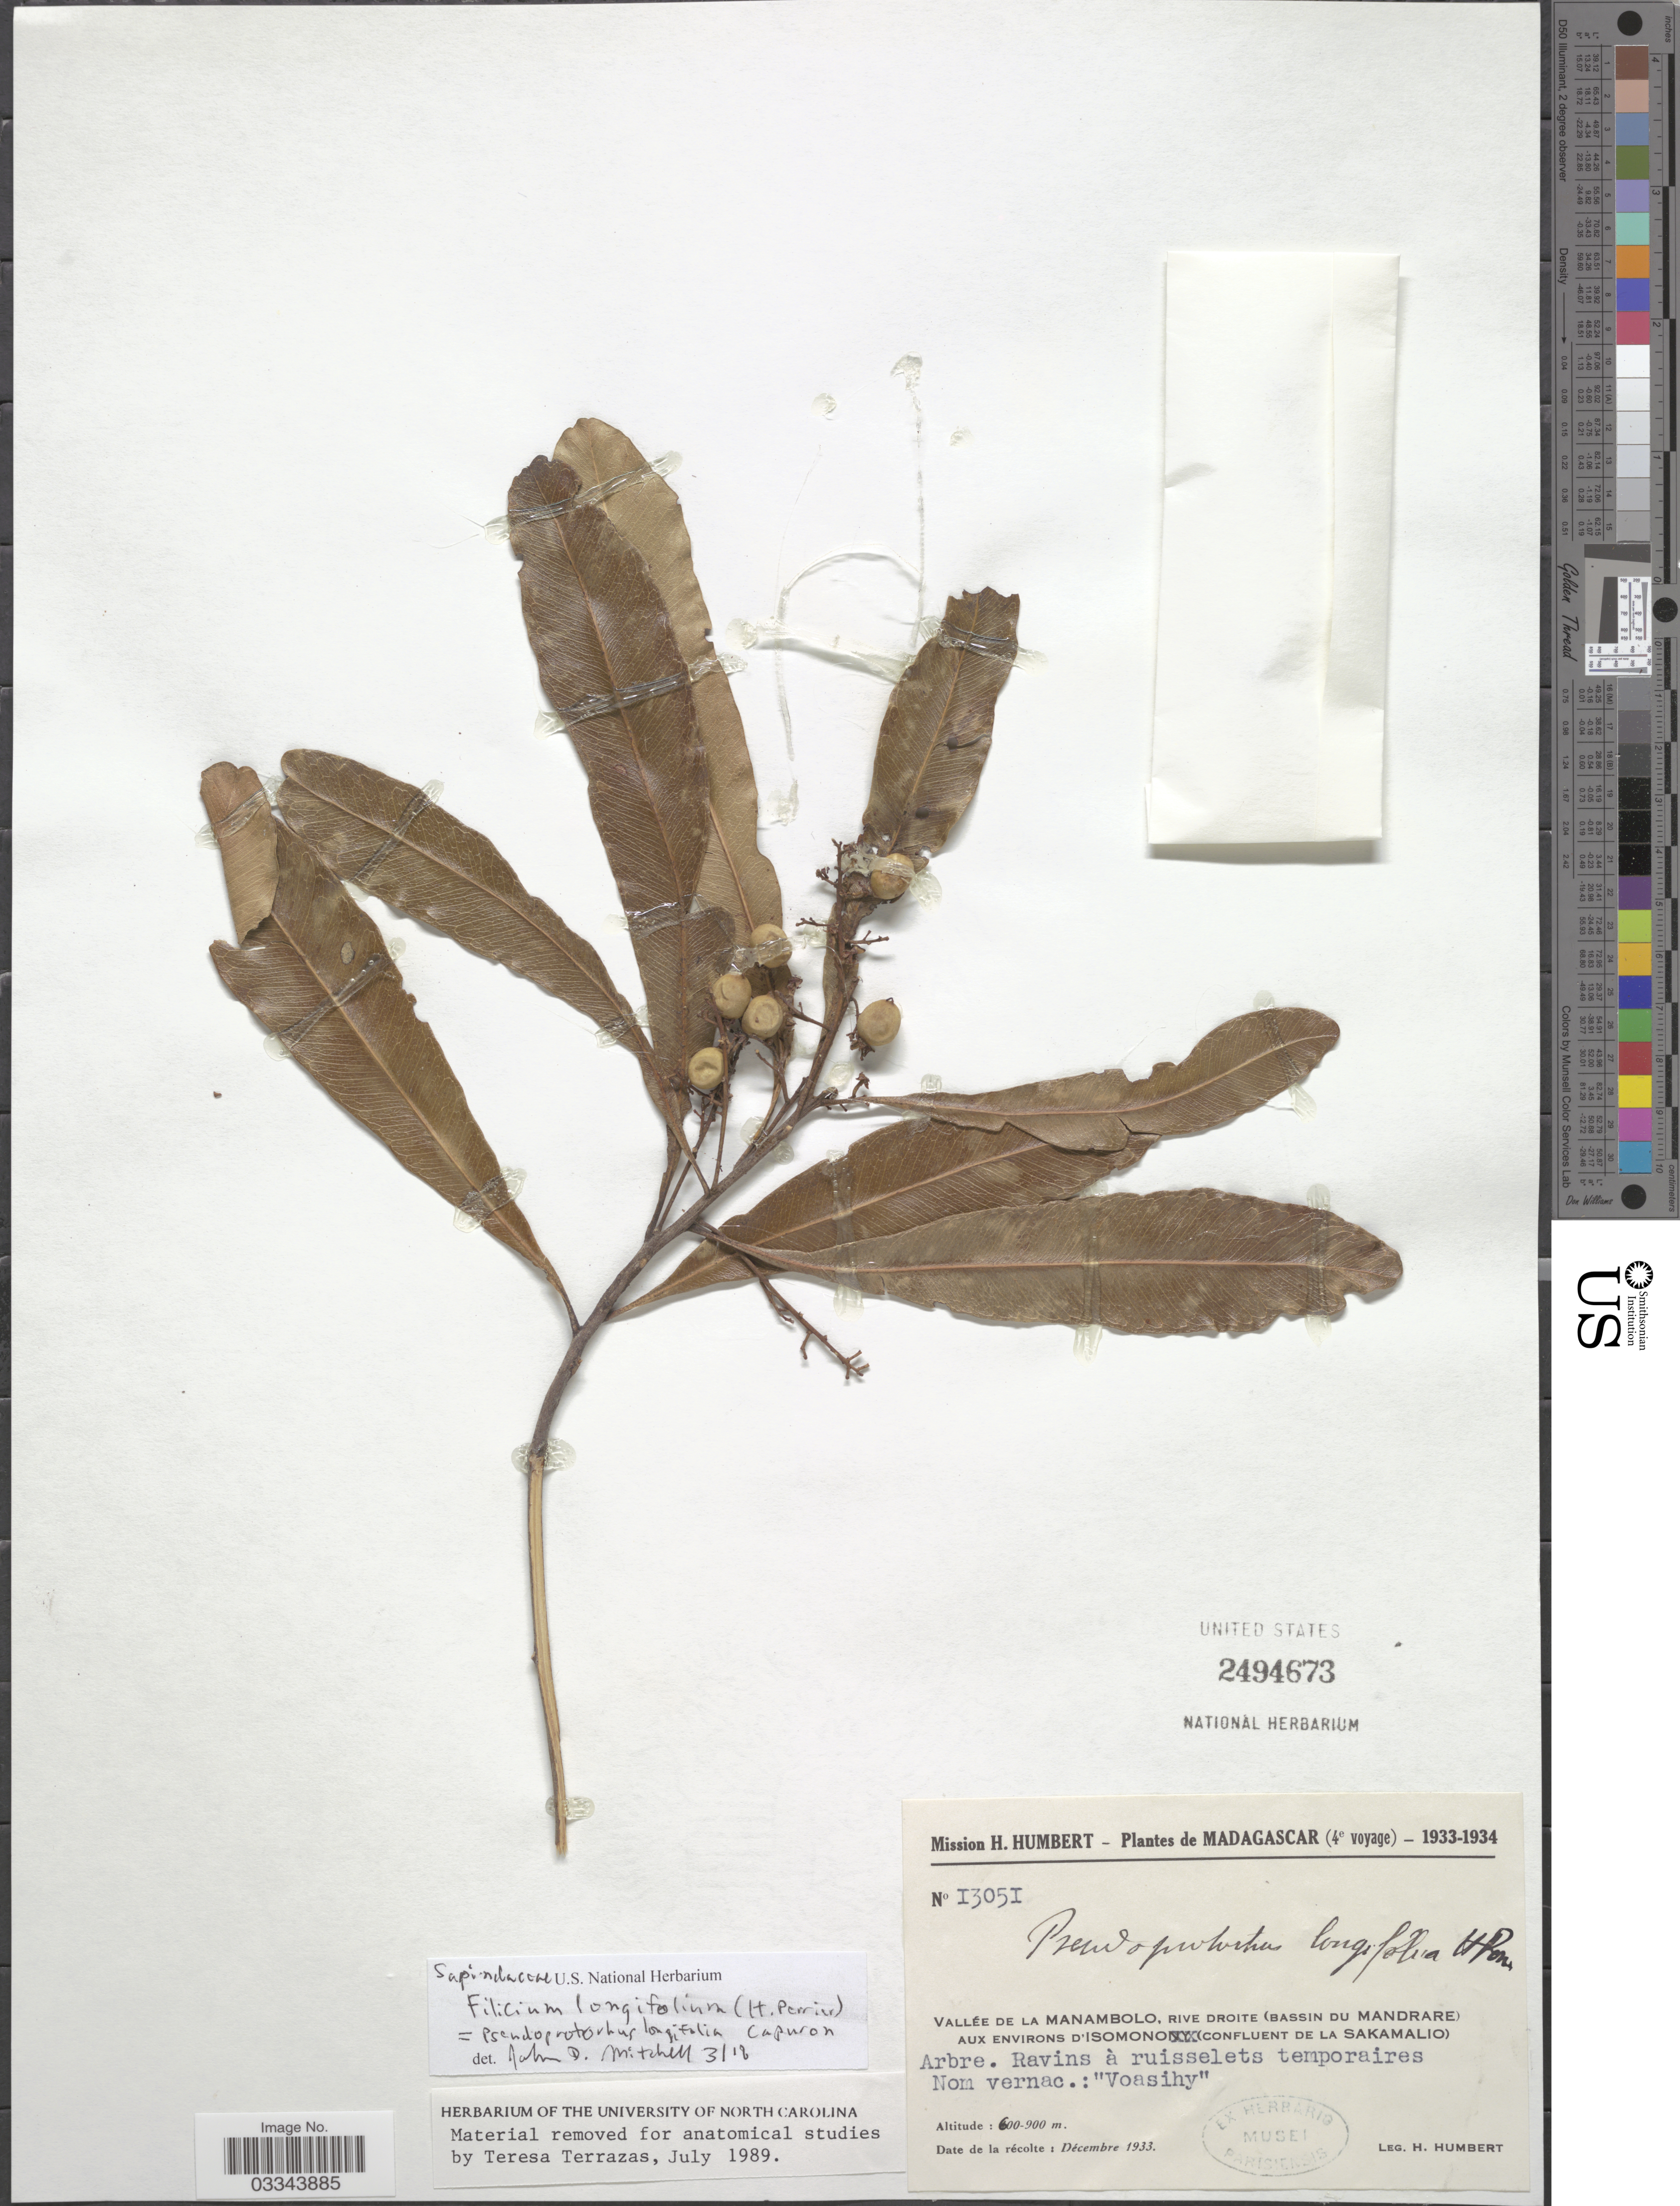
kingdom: Plantae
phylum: Tracheophyta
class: Magnoliopsida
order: Sapindales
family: Anacardiaceae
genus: Pseudospondias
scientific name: Pseudospondias longifolia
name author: Engl.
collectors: H. Humbert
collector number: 13051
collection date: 1933-12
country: Madagascar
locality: Vallée de la Manambolo, river droite (bassin du Mandrare) aux environs d'Isomono (confluent de la Sakamalio).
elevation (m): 600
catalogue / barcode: US 2494673